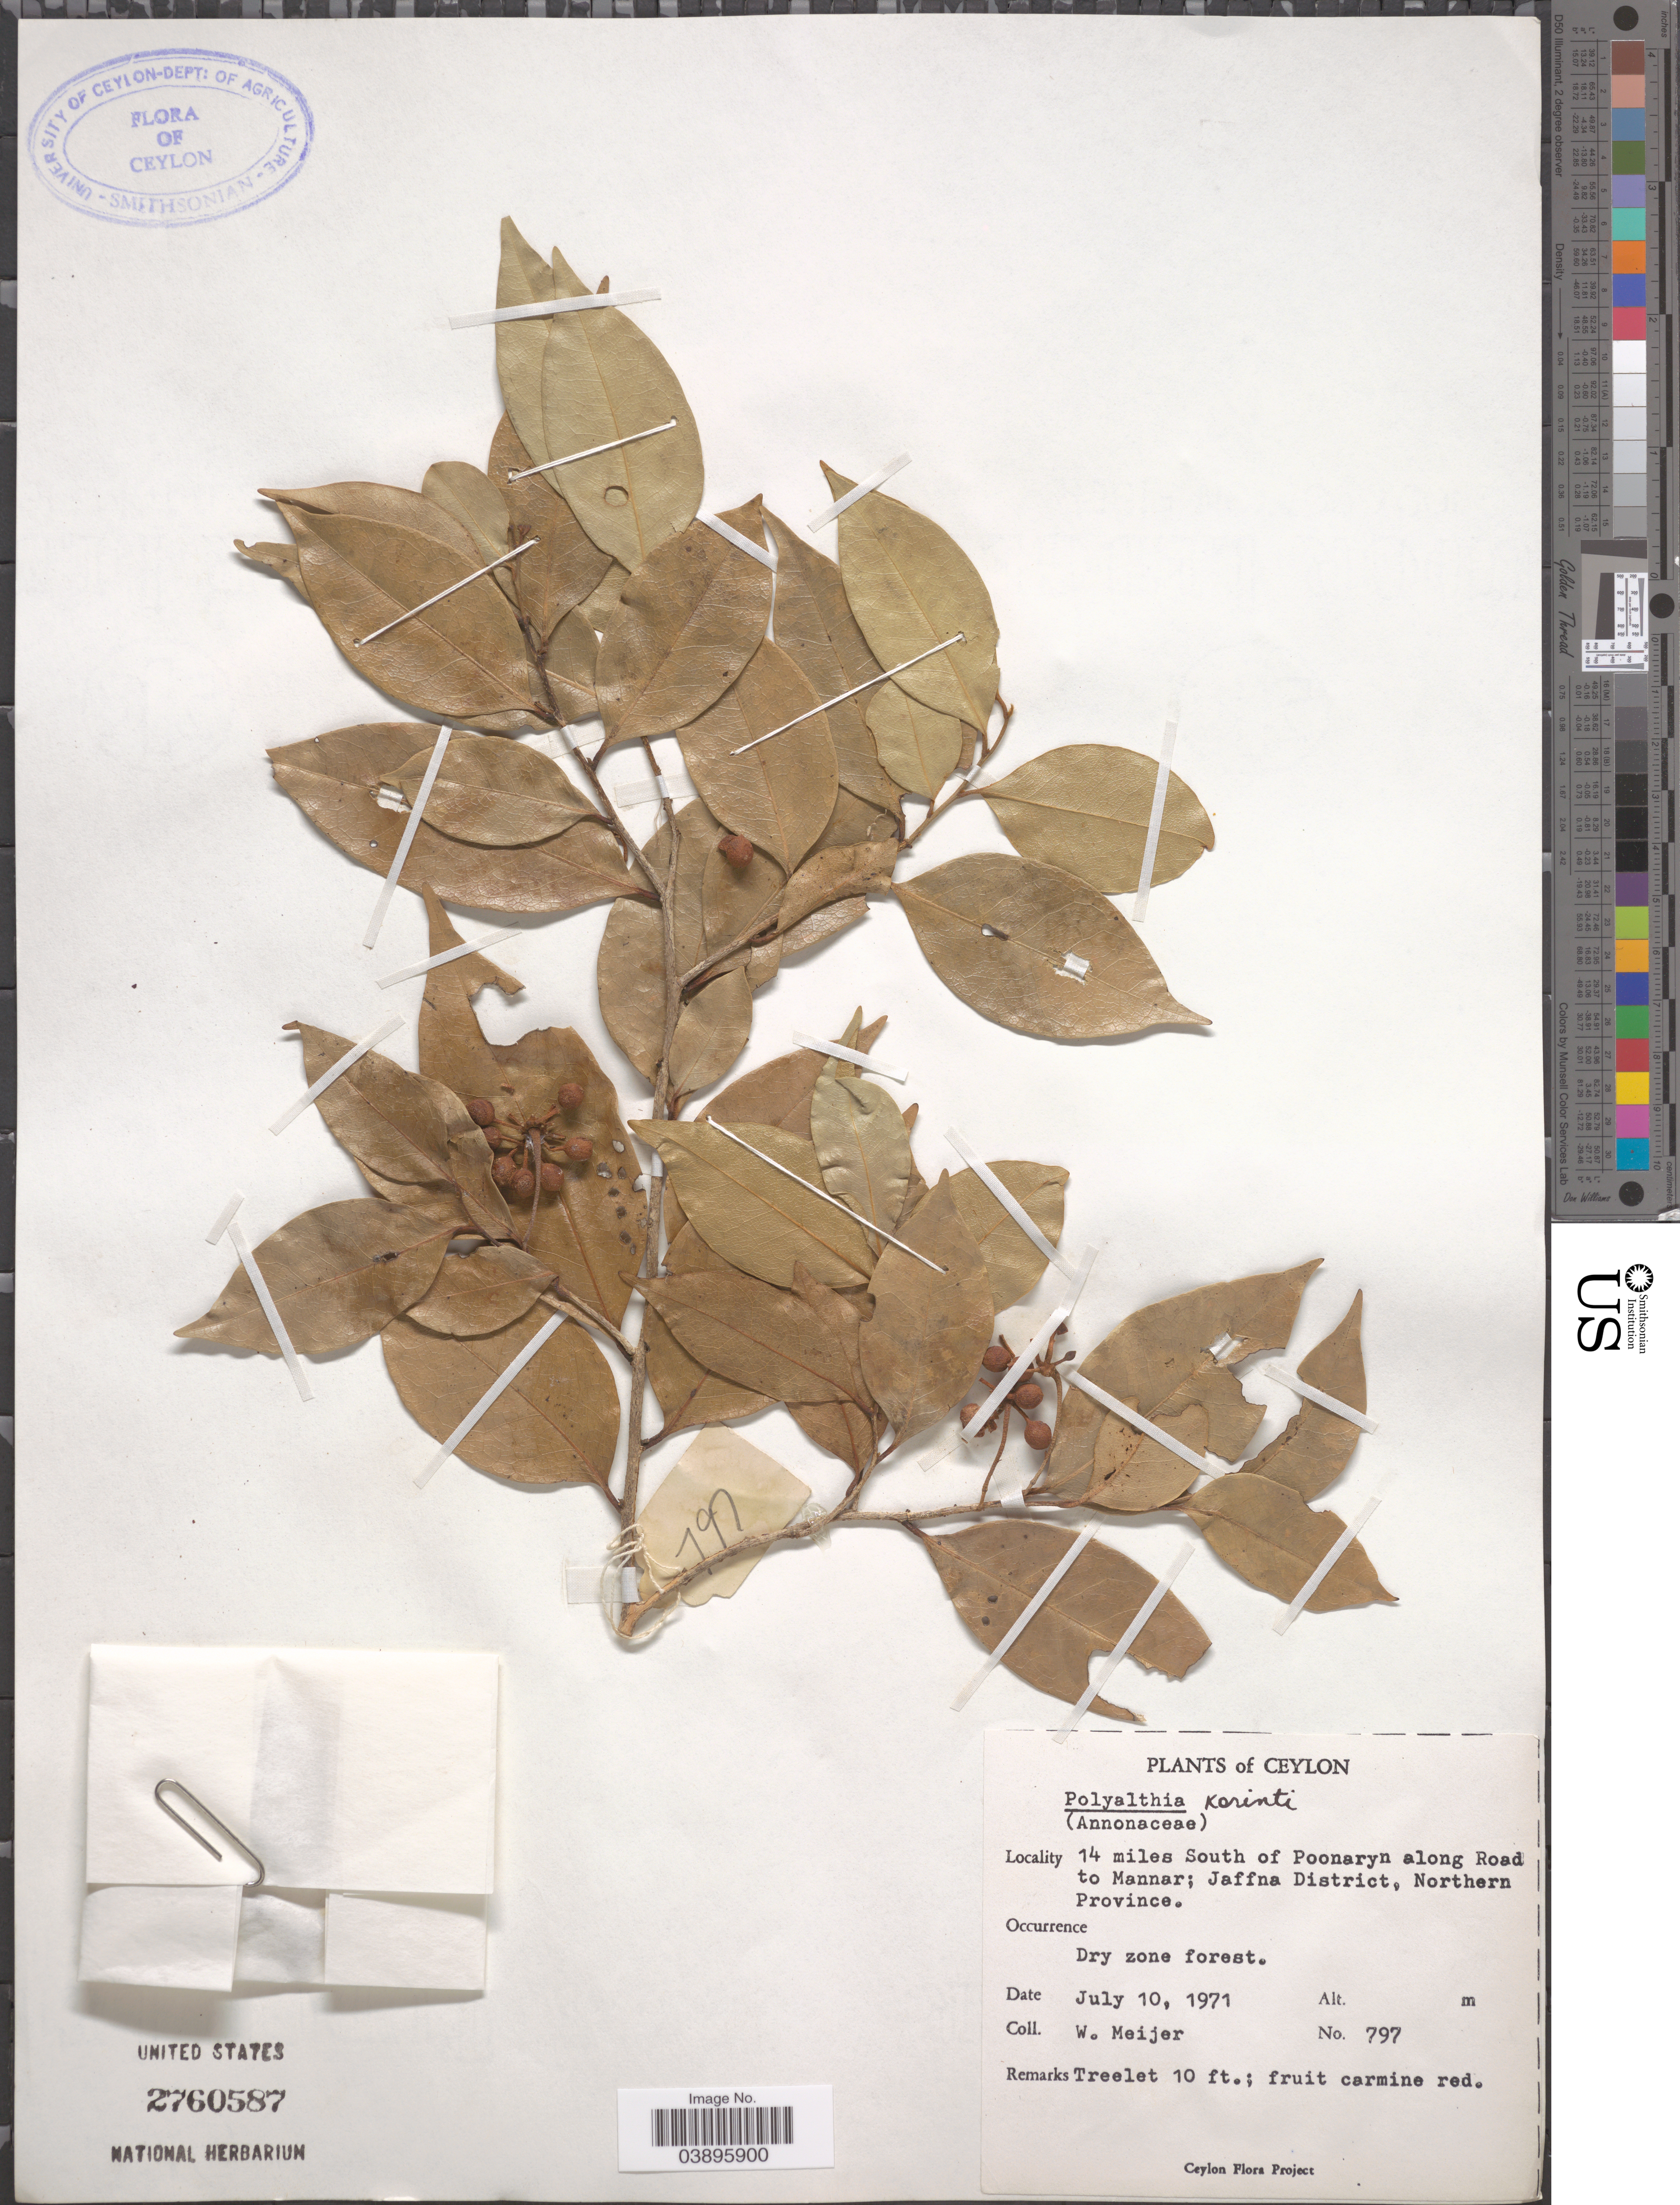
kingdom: Plantae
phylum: Tracheophyta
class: Magnoliopsida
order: Magnoliales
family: Annonaceae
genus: Polyalthia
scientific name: Polyalthia korinti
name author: (Dunal) Thwaites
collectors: W. Meijer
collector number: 797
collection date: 1971-07-10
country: Sri Lanka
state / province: Northern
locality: Ceylon. 14 miles South of Poonaryn along Road to Mannar; Jaffna District.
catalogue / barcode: US 2760587